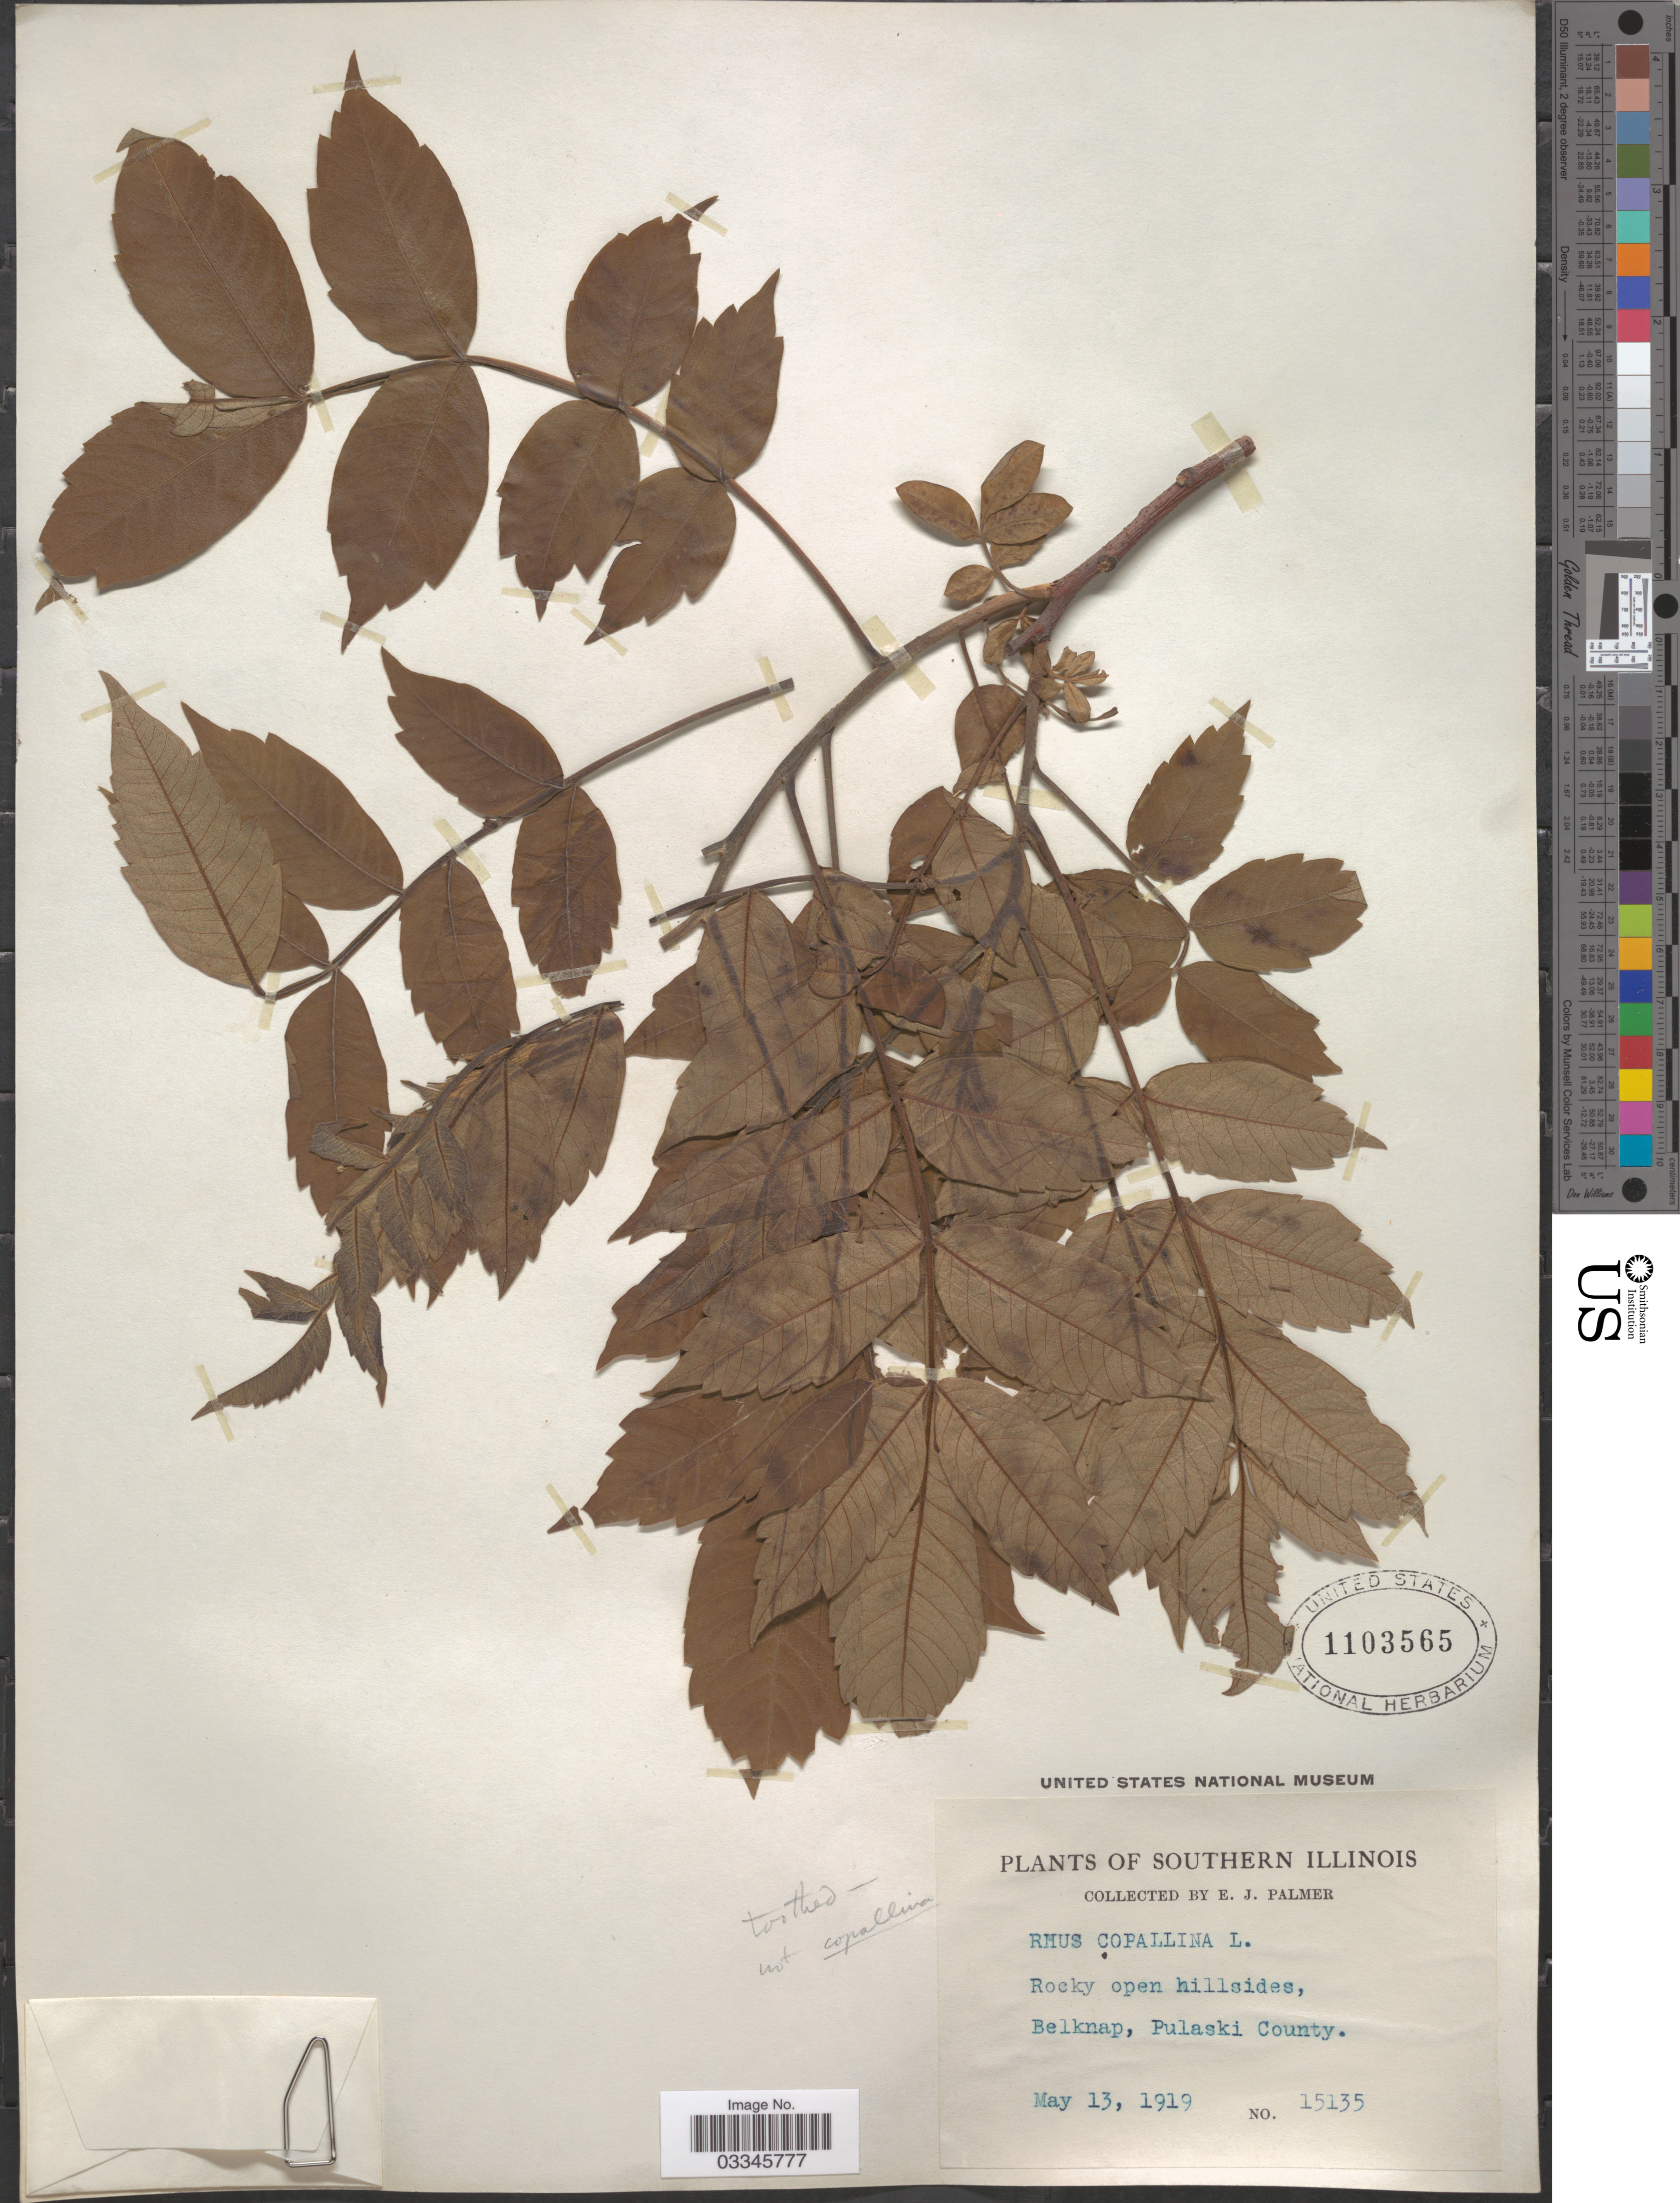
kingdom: Plantae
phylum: Tracheophyta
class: Magnoliopsida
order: Sapindales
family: Anacardiaceae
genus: Rhus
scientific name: Rhus copallinum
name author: L.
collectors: E. J. Palmer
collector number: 15135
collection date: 1919-05-13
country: United States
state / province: Illinois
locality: Southern Illinois. Belknap, Pulaski County.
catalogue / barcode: US 1103565